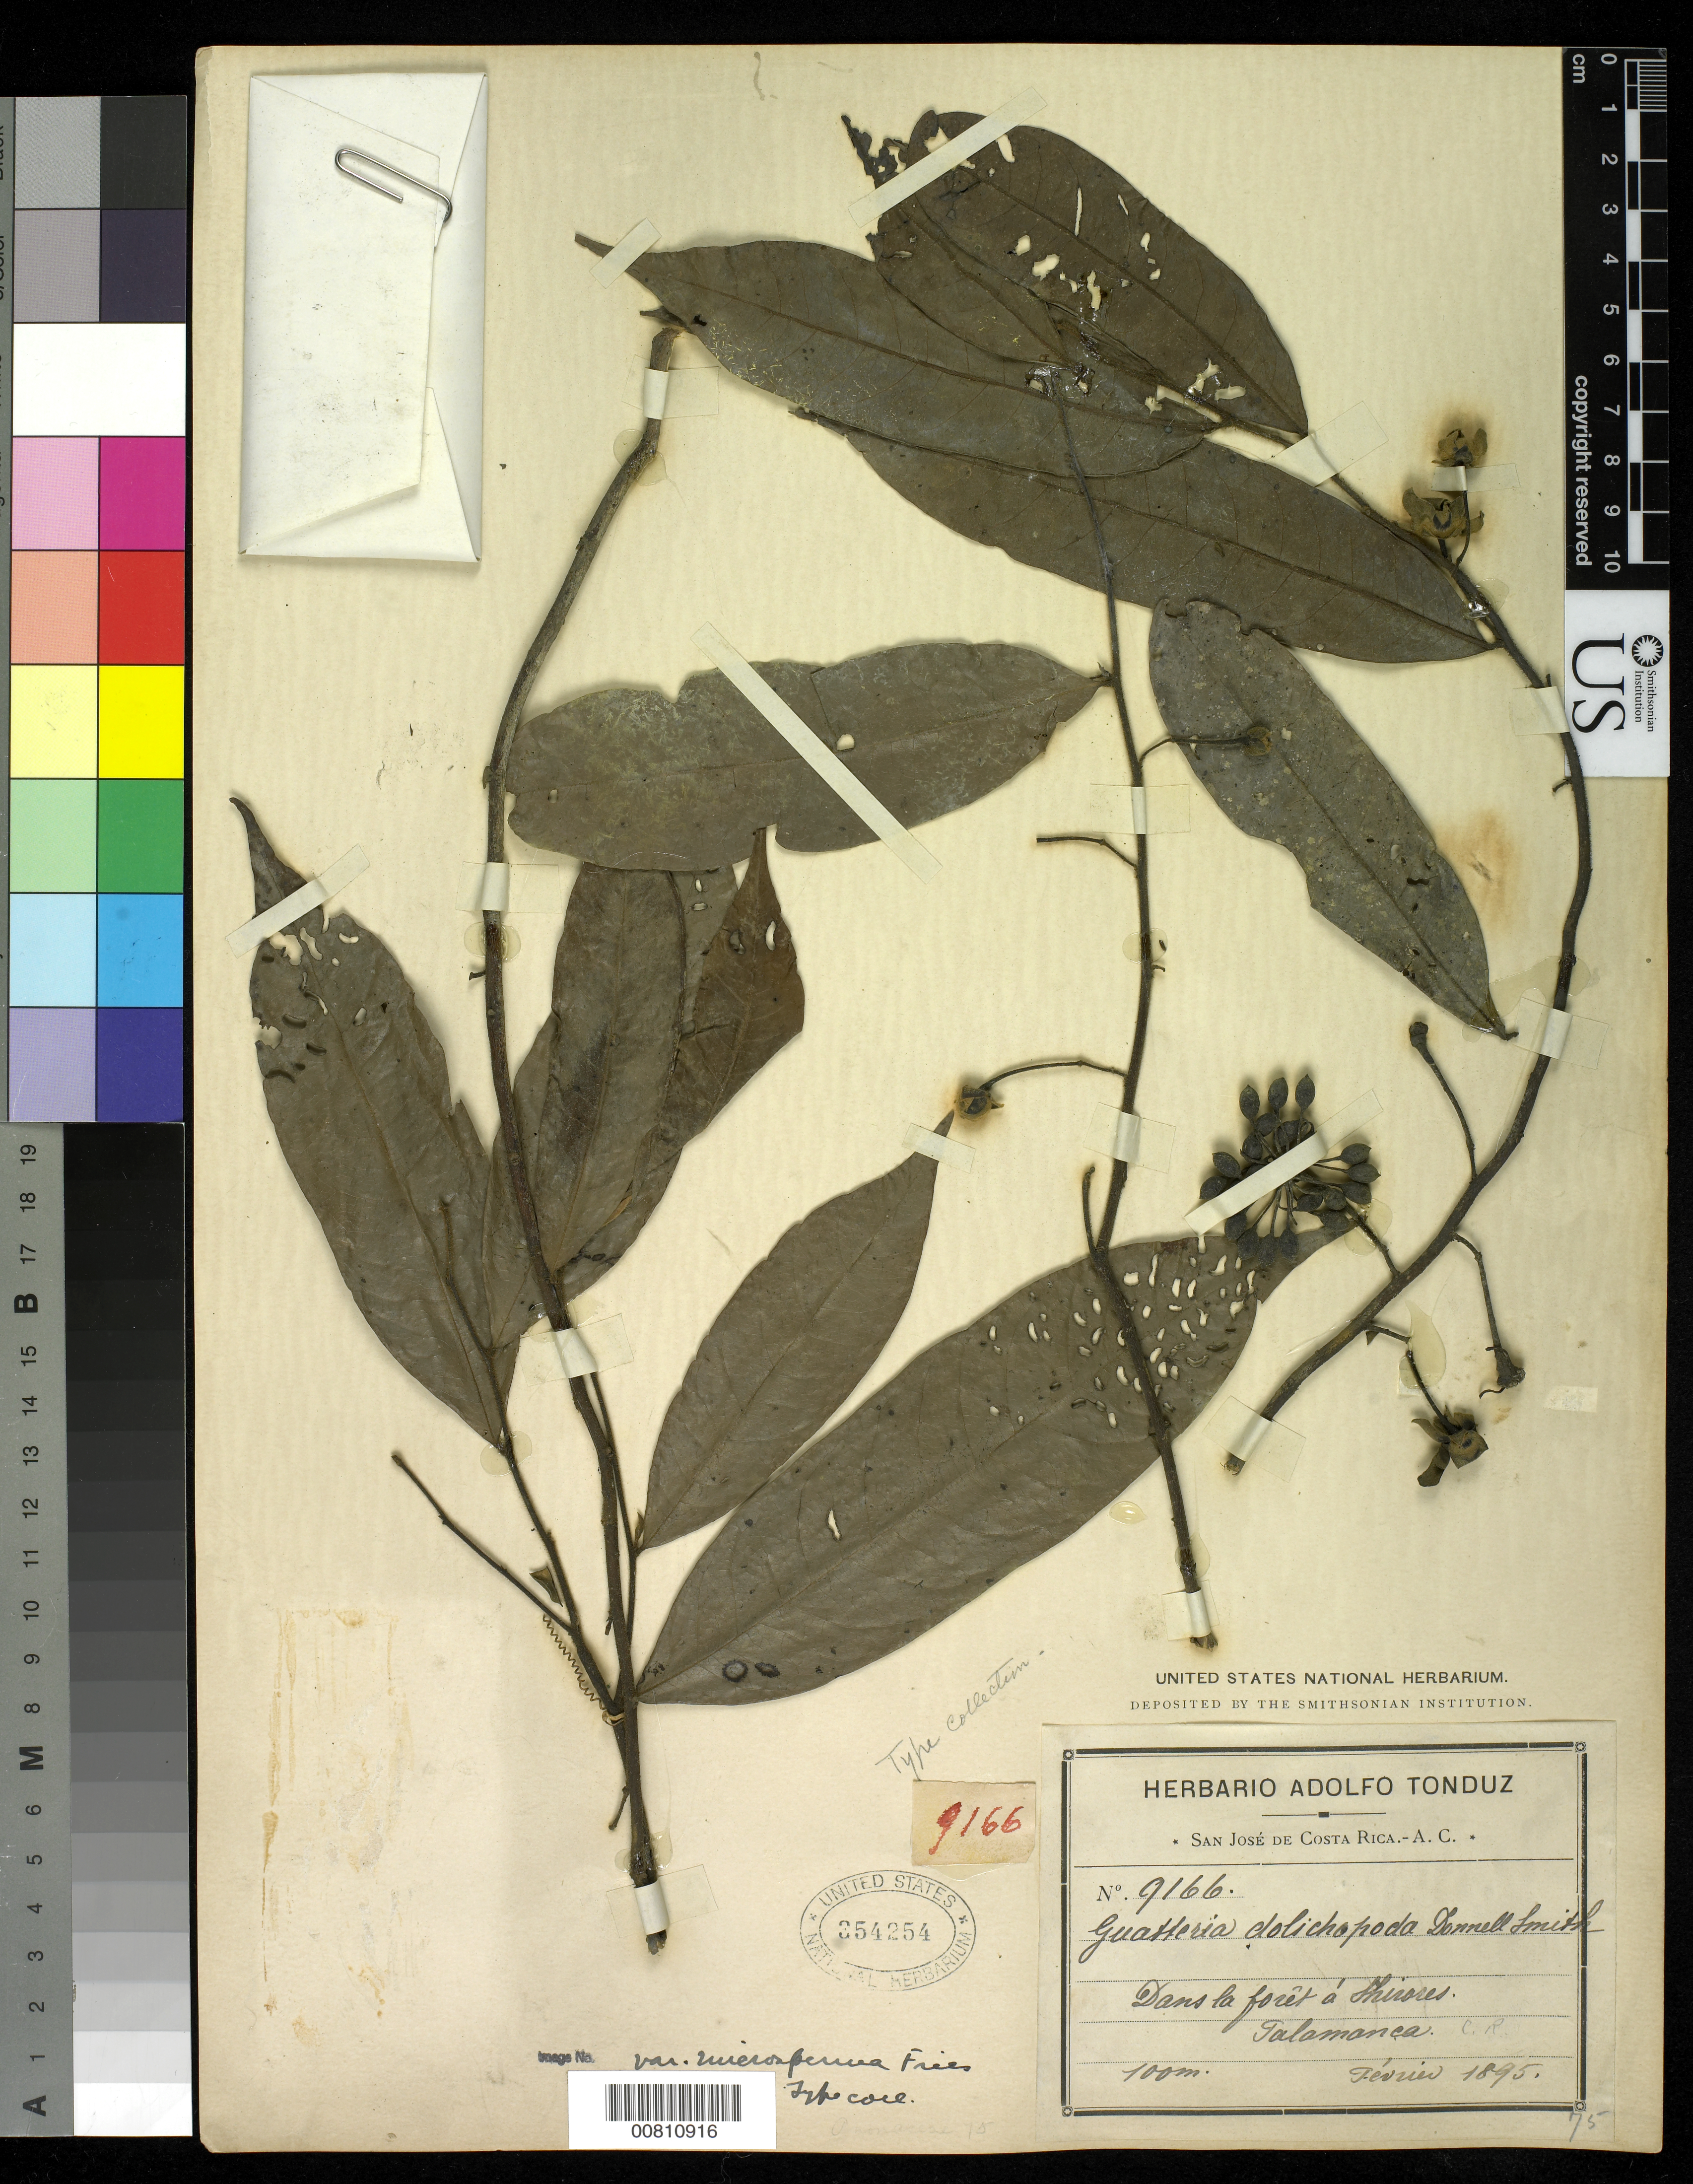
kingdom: Plantae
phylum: Tracheophyta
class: Magnoliopsida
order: Magnoliales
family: Annonaceae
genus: Guatteria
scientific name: Guatteria dolichopoda var. microsperma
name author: R.E. Fr.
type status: Isotype; Isosyntype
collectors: A. Tonduz & H. F. Pittier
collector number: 9166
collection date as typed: Feb 1895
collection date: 1895-02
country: Costa Rica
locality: Dans la forêt à Shirores, Talamanca.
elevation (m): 100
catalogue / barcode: US 354254